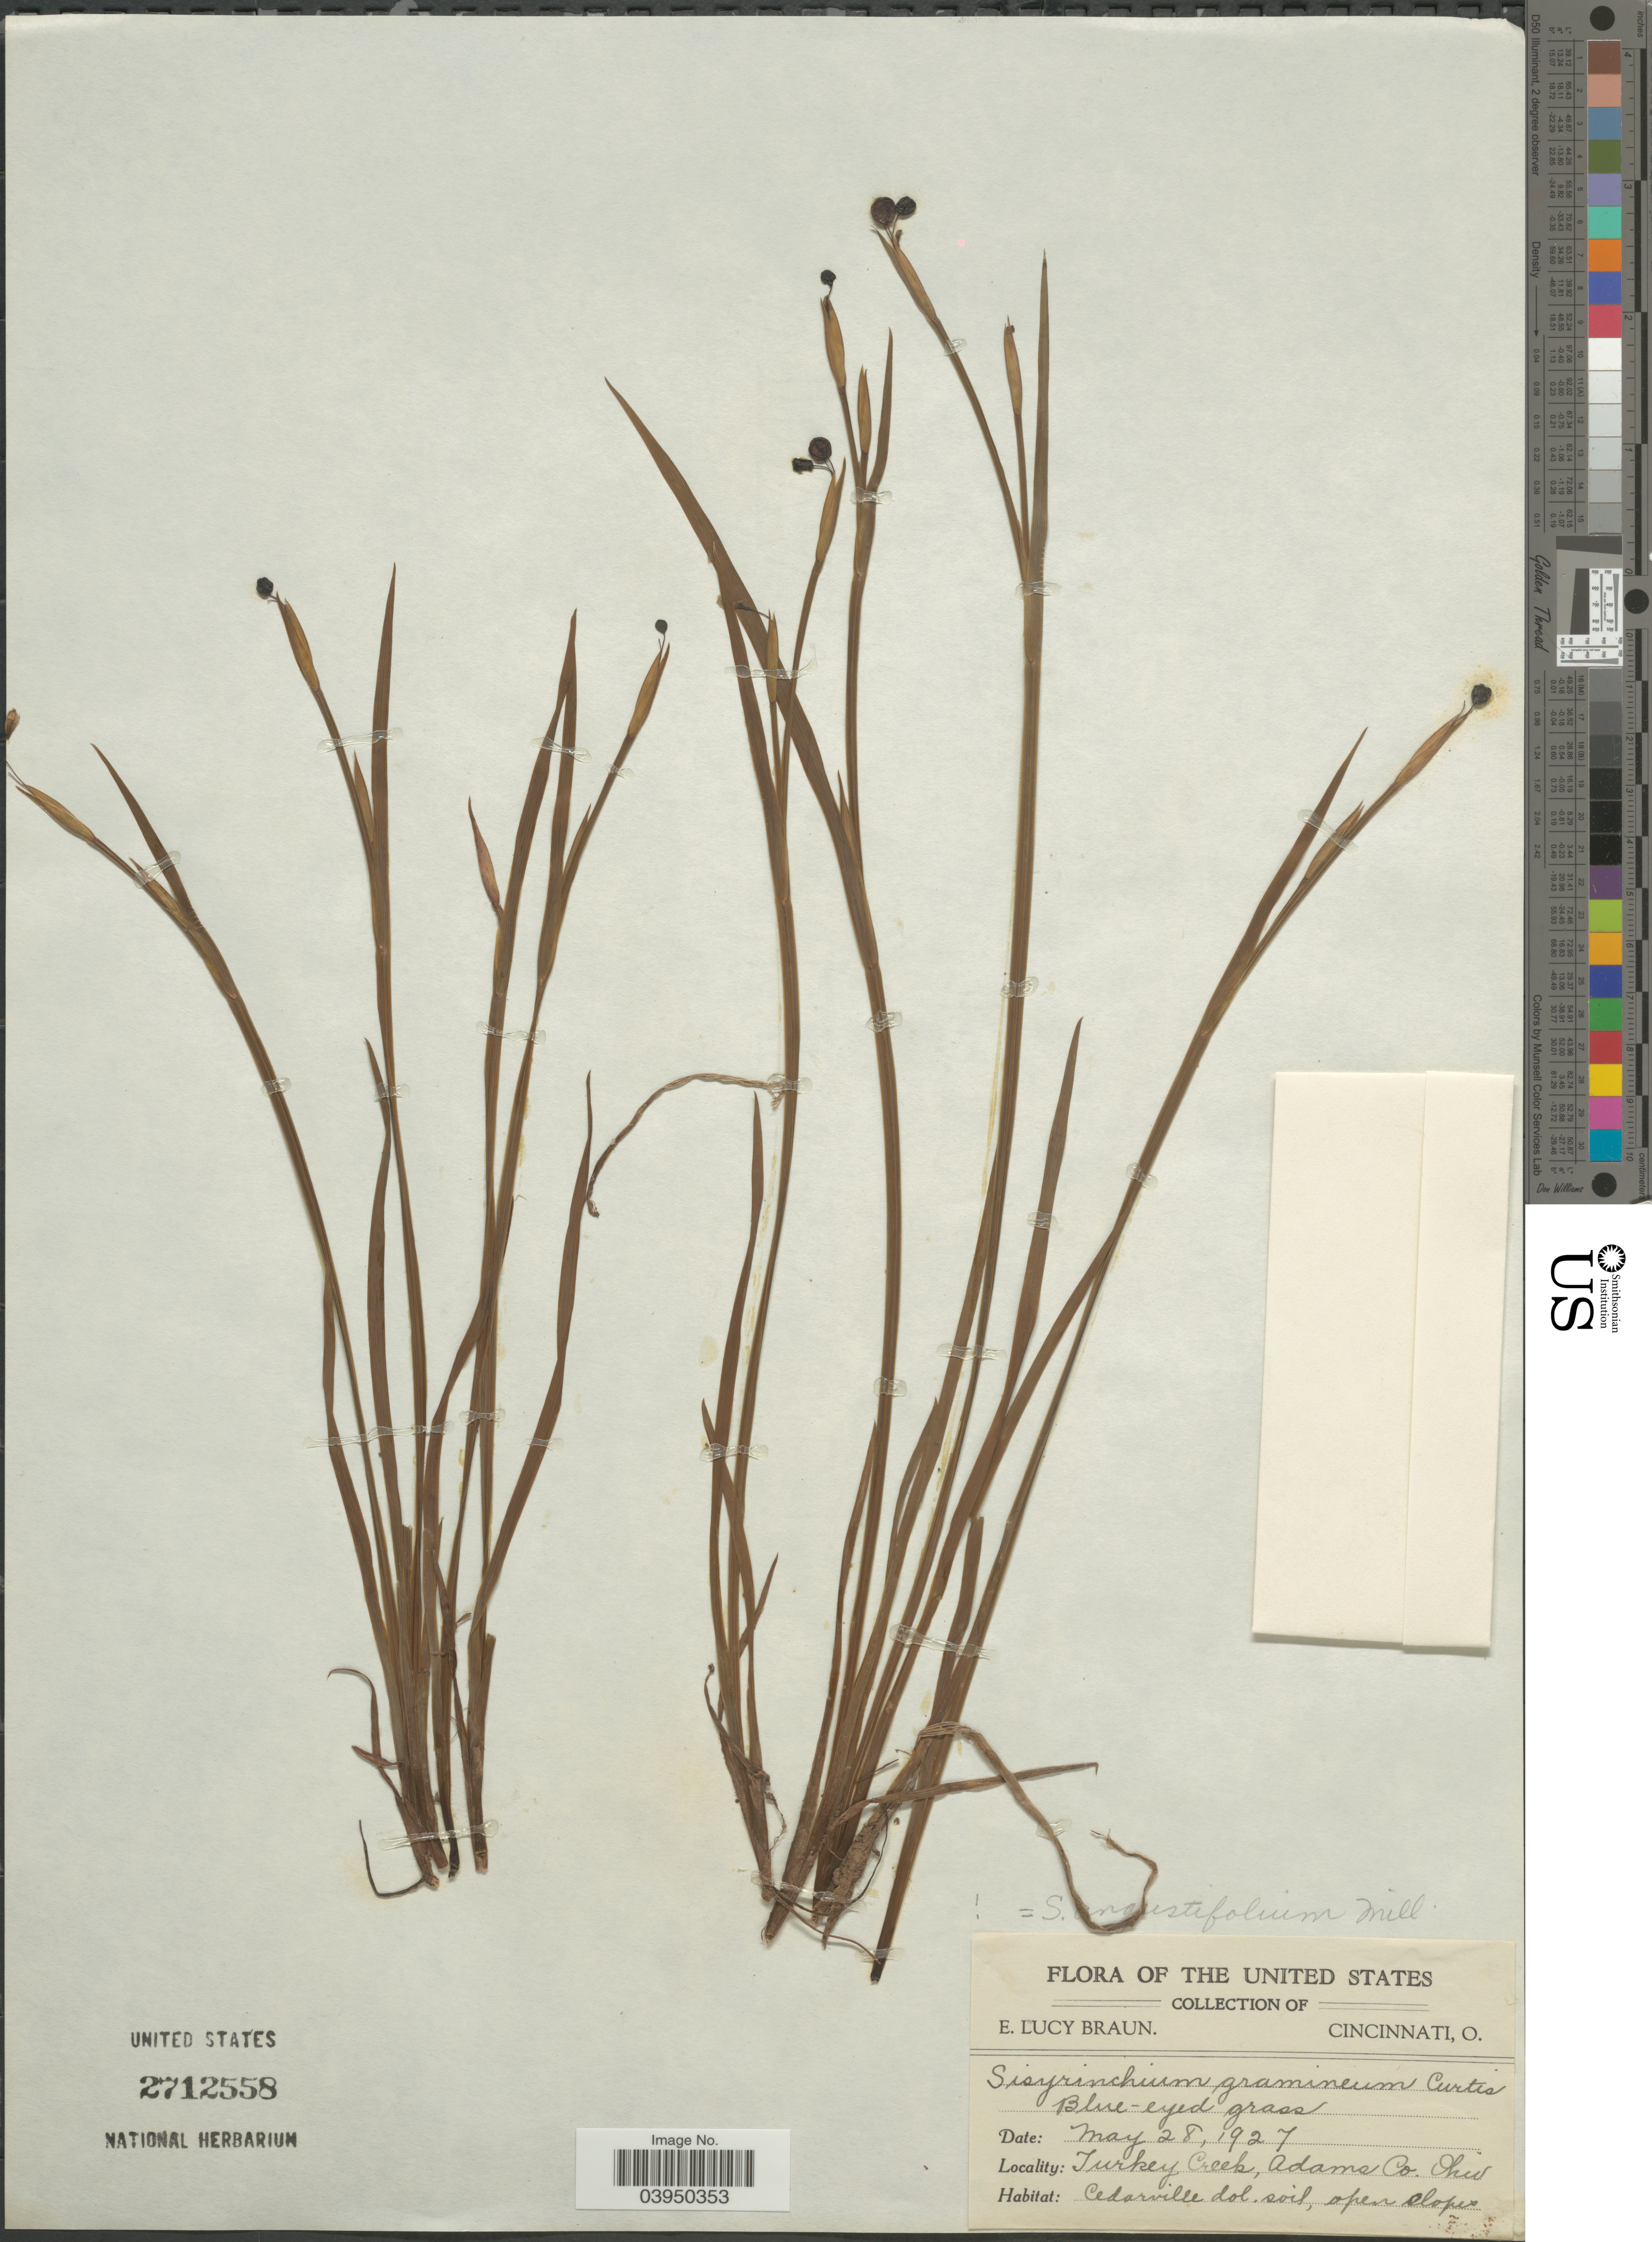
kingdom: Plantae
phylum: Tracheophyta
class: Liliopsida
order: Asparagales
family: Iridaceae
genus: Sisyrinchium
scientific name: Sisyrinchium angustifolium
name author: Mill.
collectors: E. L. Braun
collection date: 1927-05-28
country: United States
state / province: Ohio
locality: Turkey Creek, Adams Co.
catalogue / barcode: US 2712558